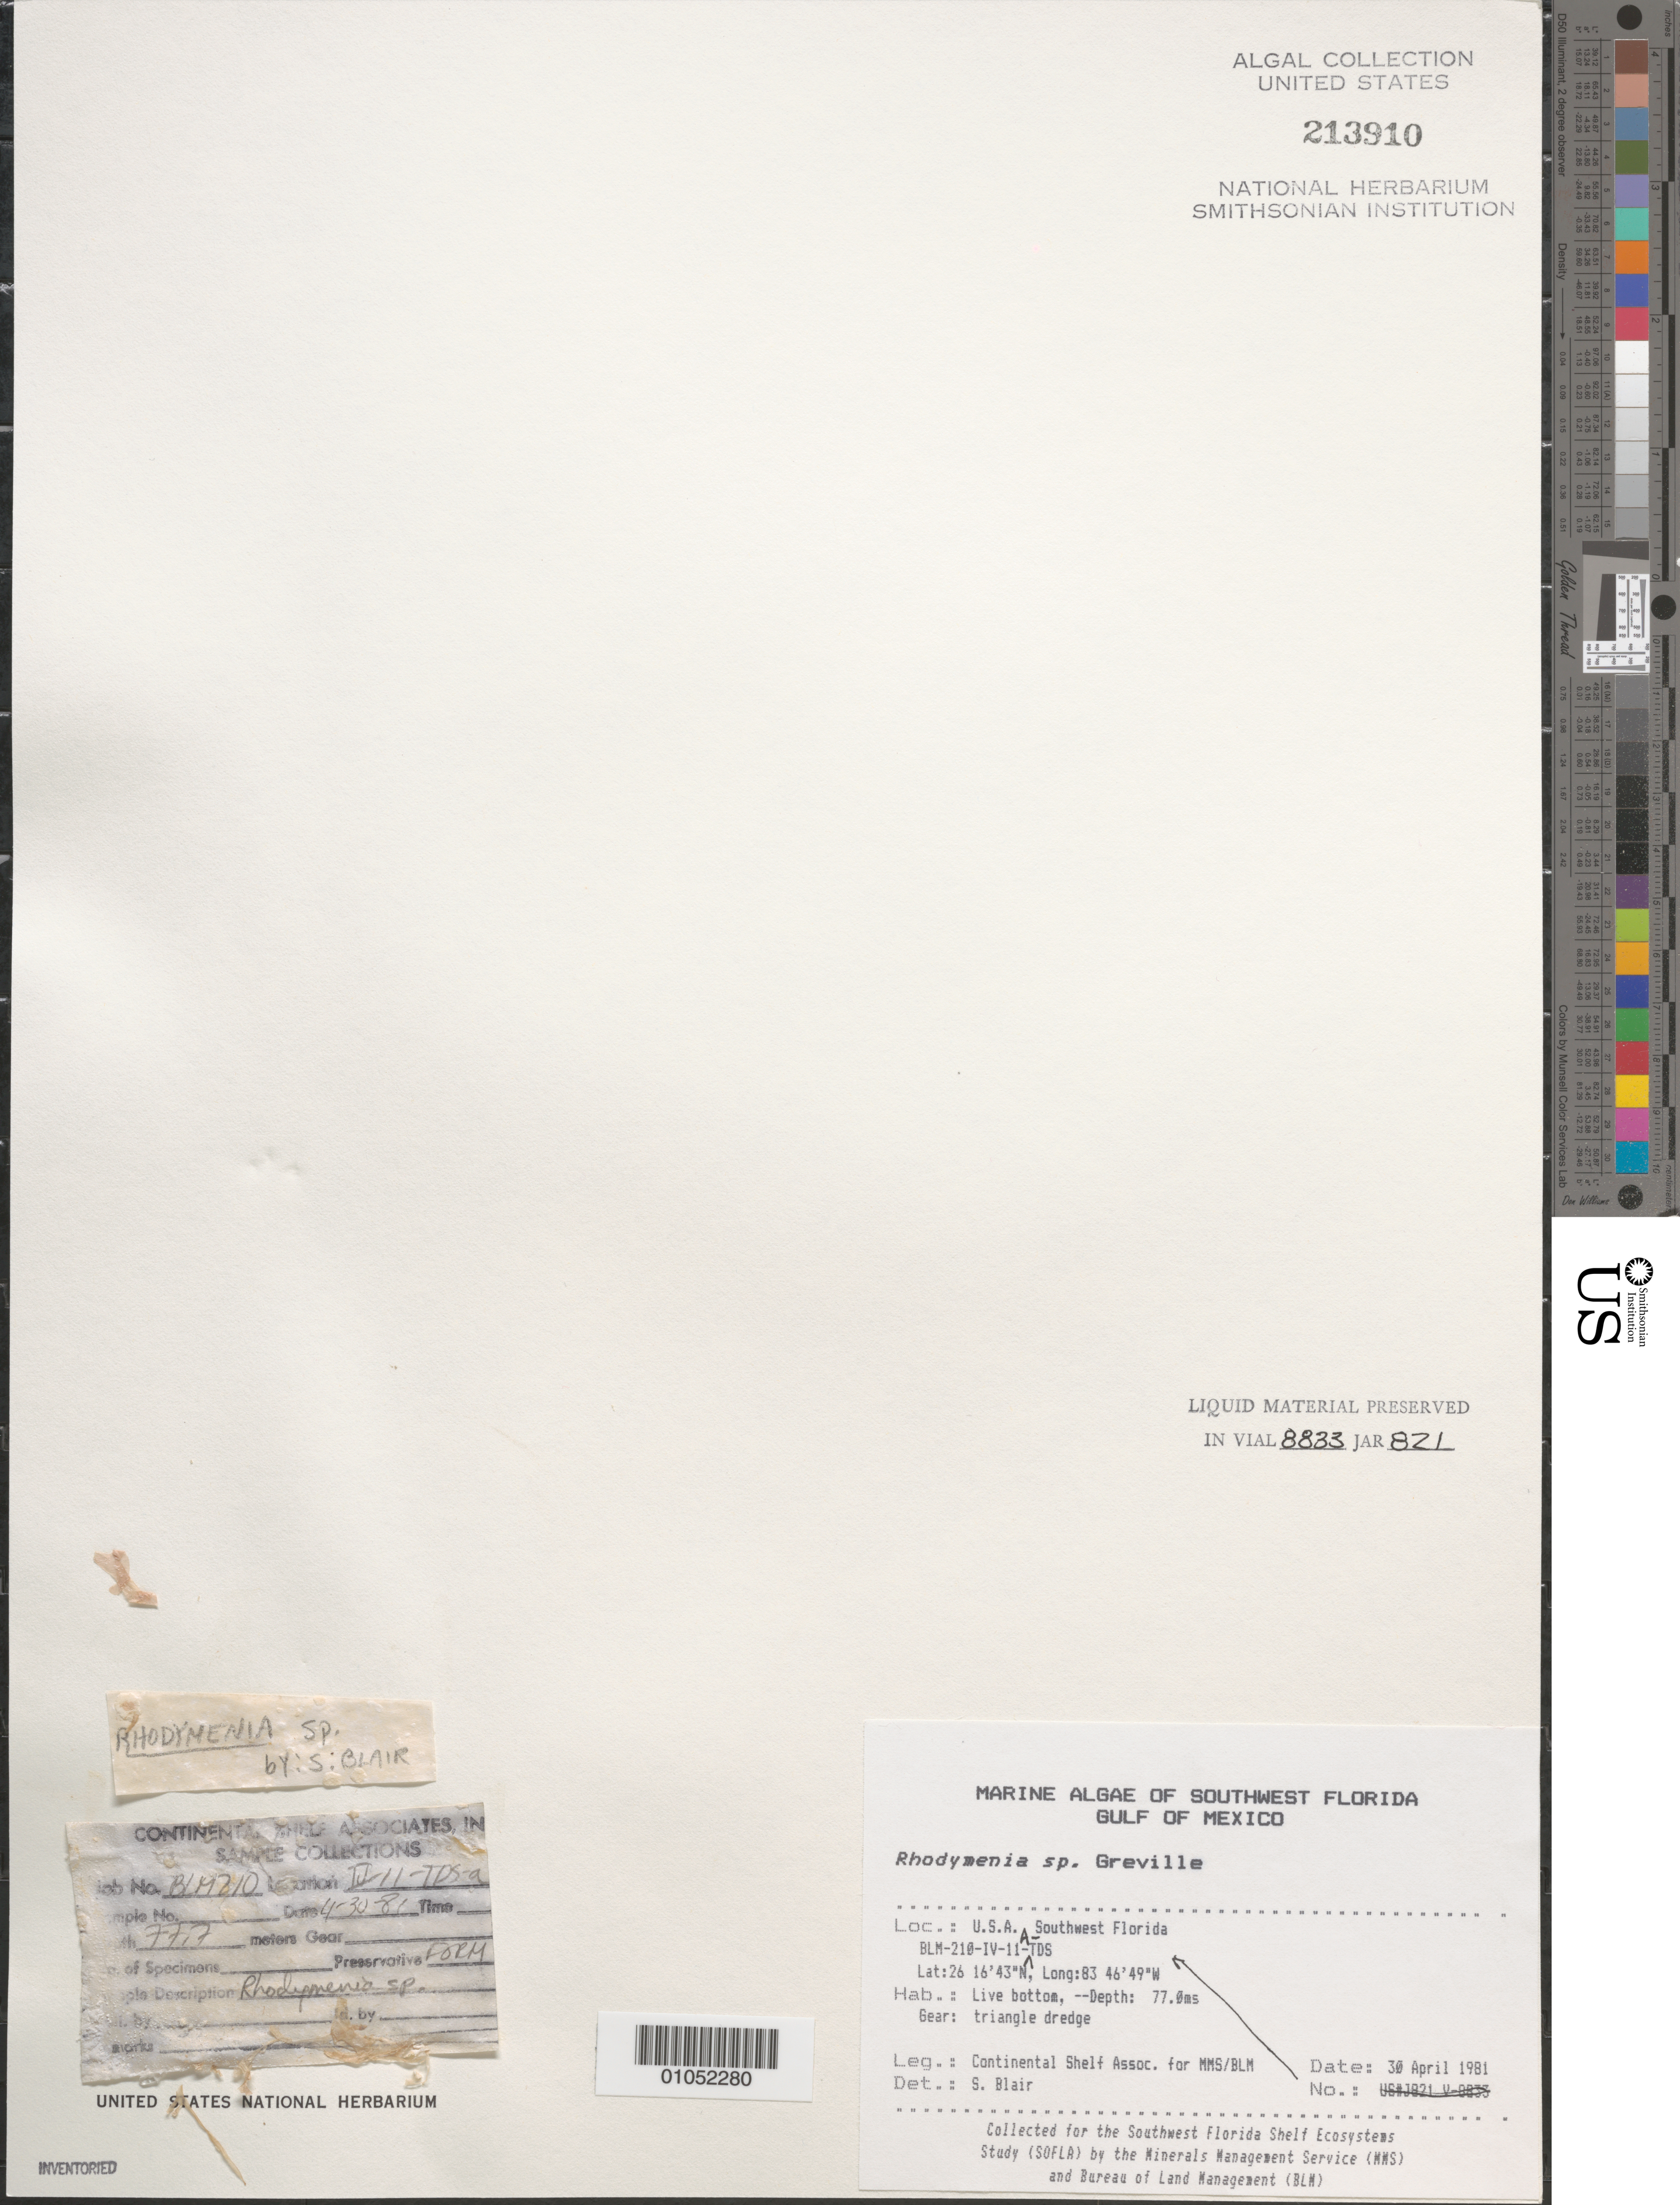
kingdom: Plantae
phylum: Rhodophyta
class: Florideophyceae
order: Rhodymeniales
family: Rhodymeniaceae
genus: Rhodymenia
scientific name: Rhodymenia sp.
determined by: Blair, S. M.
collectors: Continental Shelf Associates for the MMS/BLM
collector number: BLM-210-IV-11-A-TDS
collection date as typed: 30 Apr 1981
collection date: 1981-04-30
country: United States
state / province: Florida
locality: Gulf of Mexico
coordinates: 26 16'43"N, 83 46'49"W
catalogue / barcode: US 213910